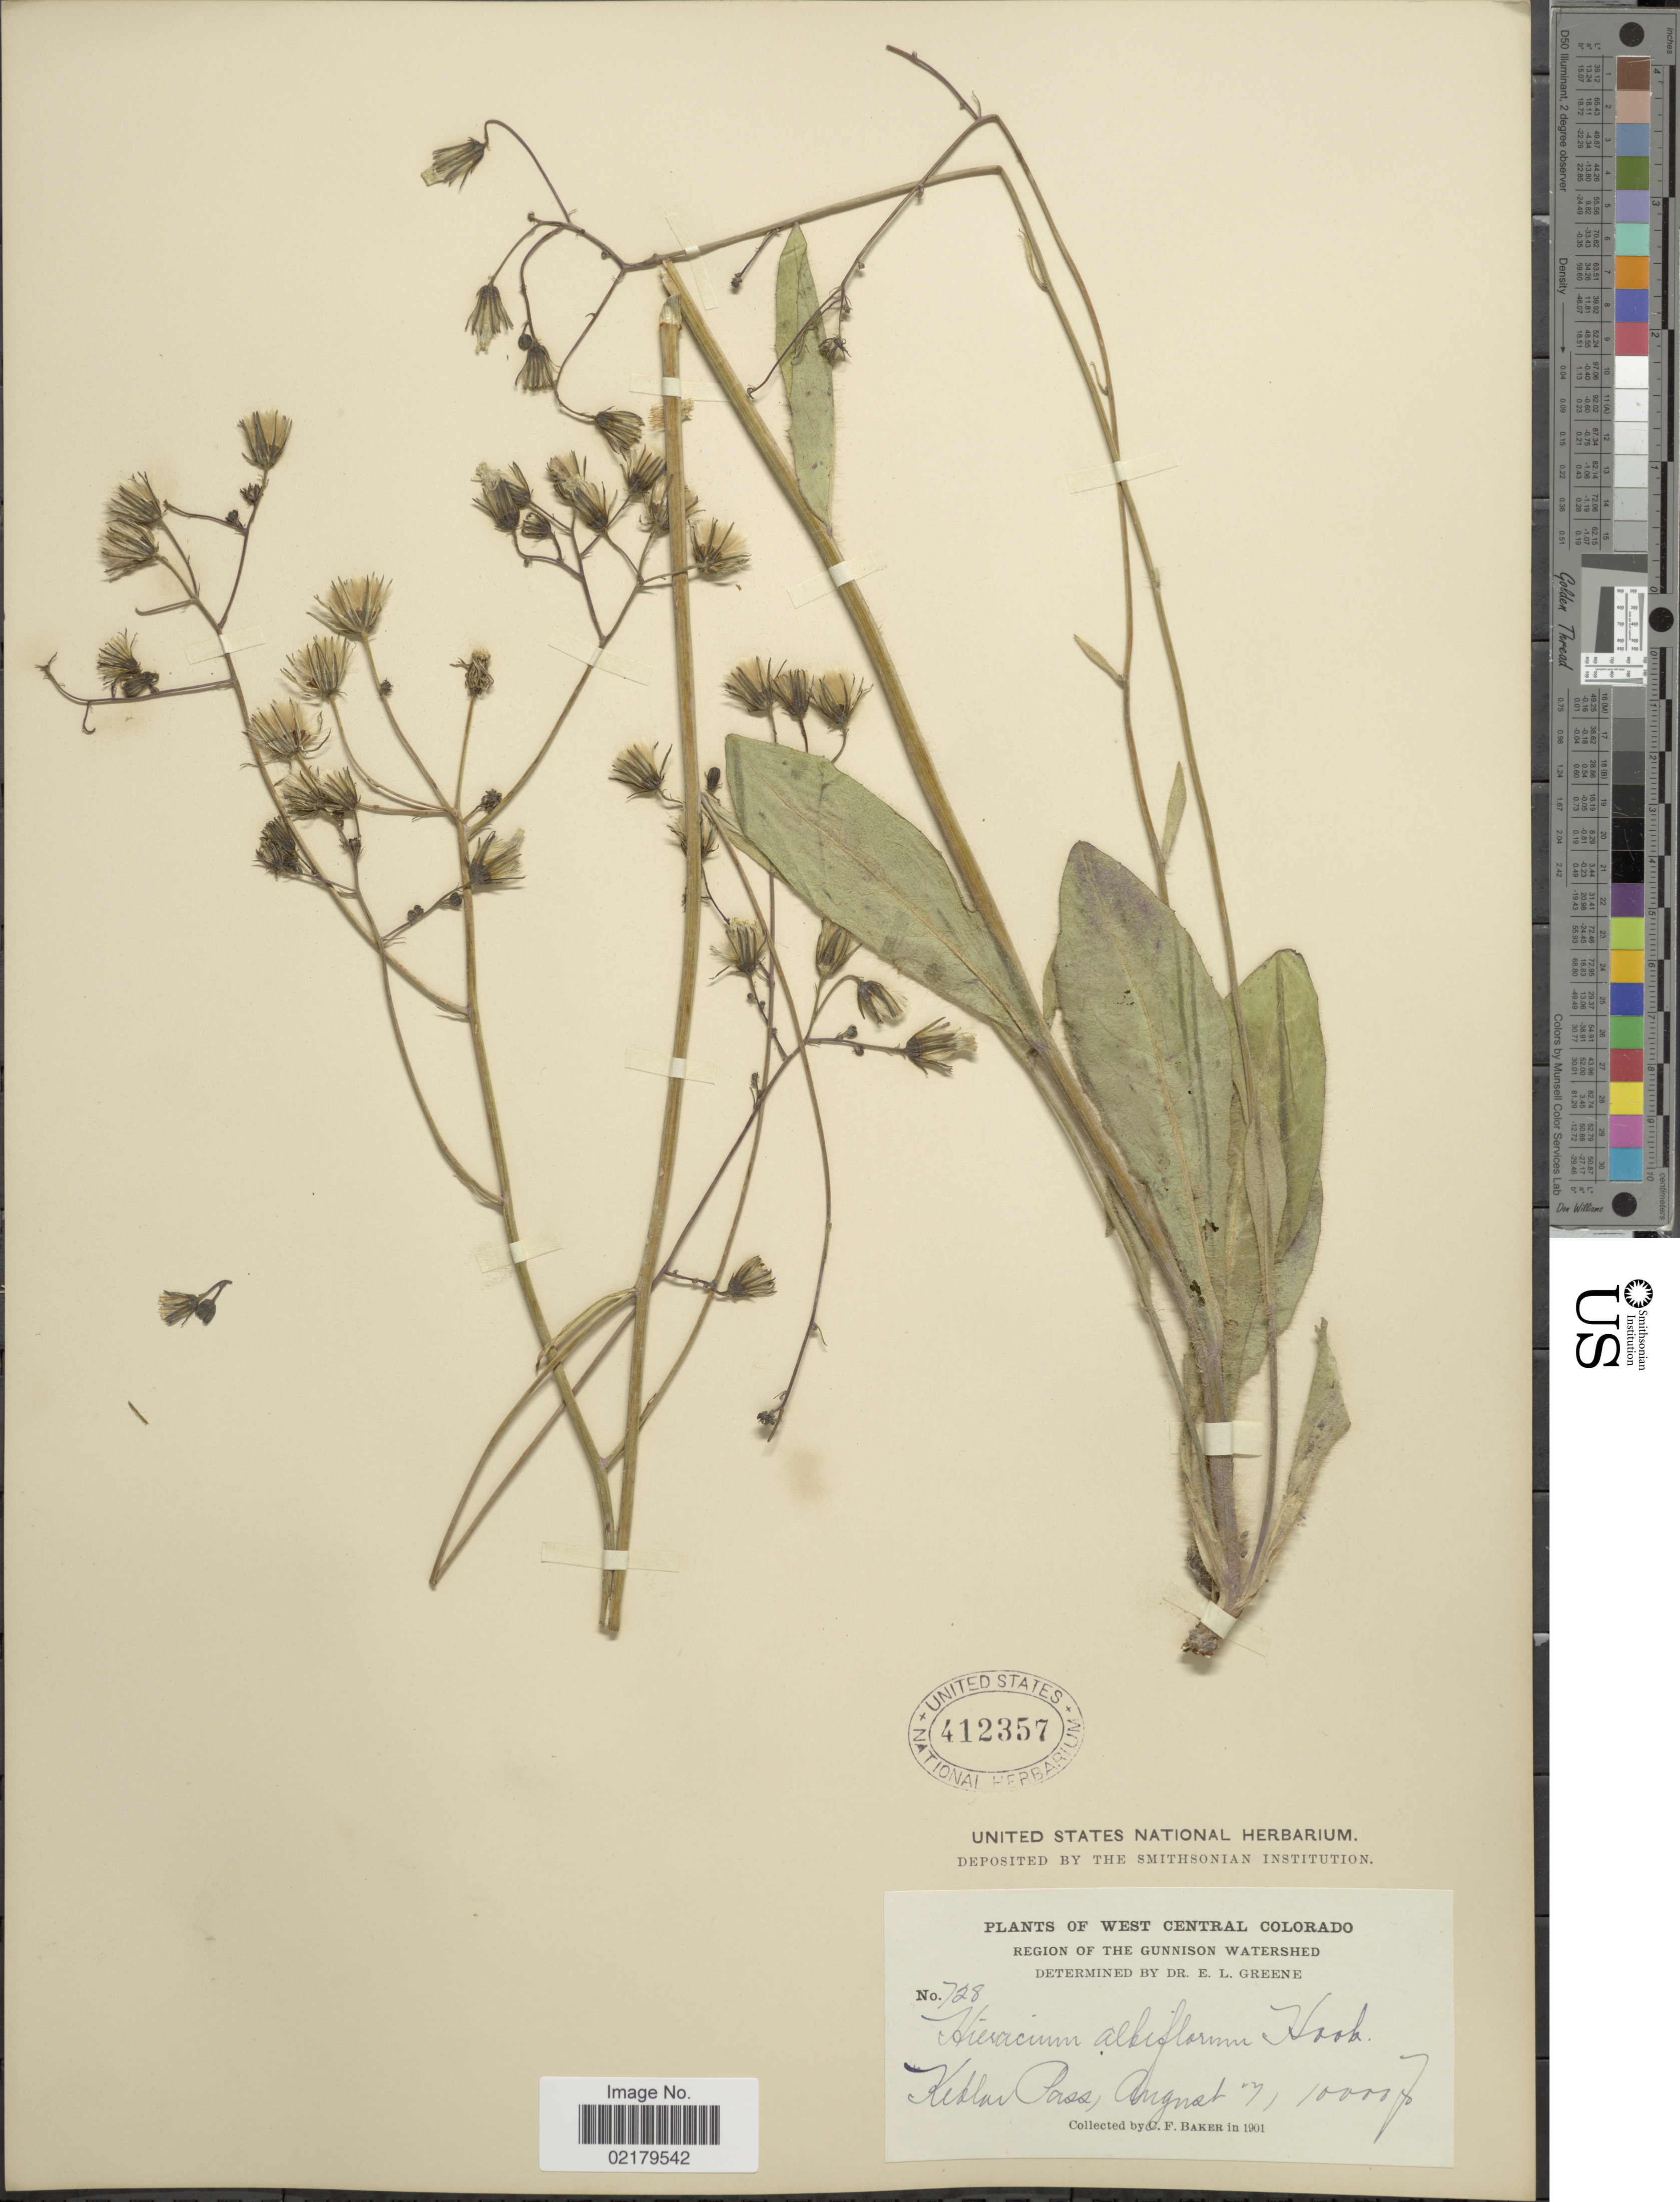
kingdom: Plantae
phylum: Tracheophyta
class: Magnoliopsida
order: Asterales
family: Asteraceae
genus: Hieracium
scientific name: Hieracium albiflorum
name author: Hook.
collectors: C. F. Baker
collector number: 728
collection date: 1901-08-07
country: United States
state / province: Colorado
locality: West Central Colorado, Region of the Gunnison Wateshed, Keblar Pass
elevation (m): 3048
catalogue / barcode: US 412357